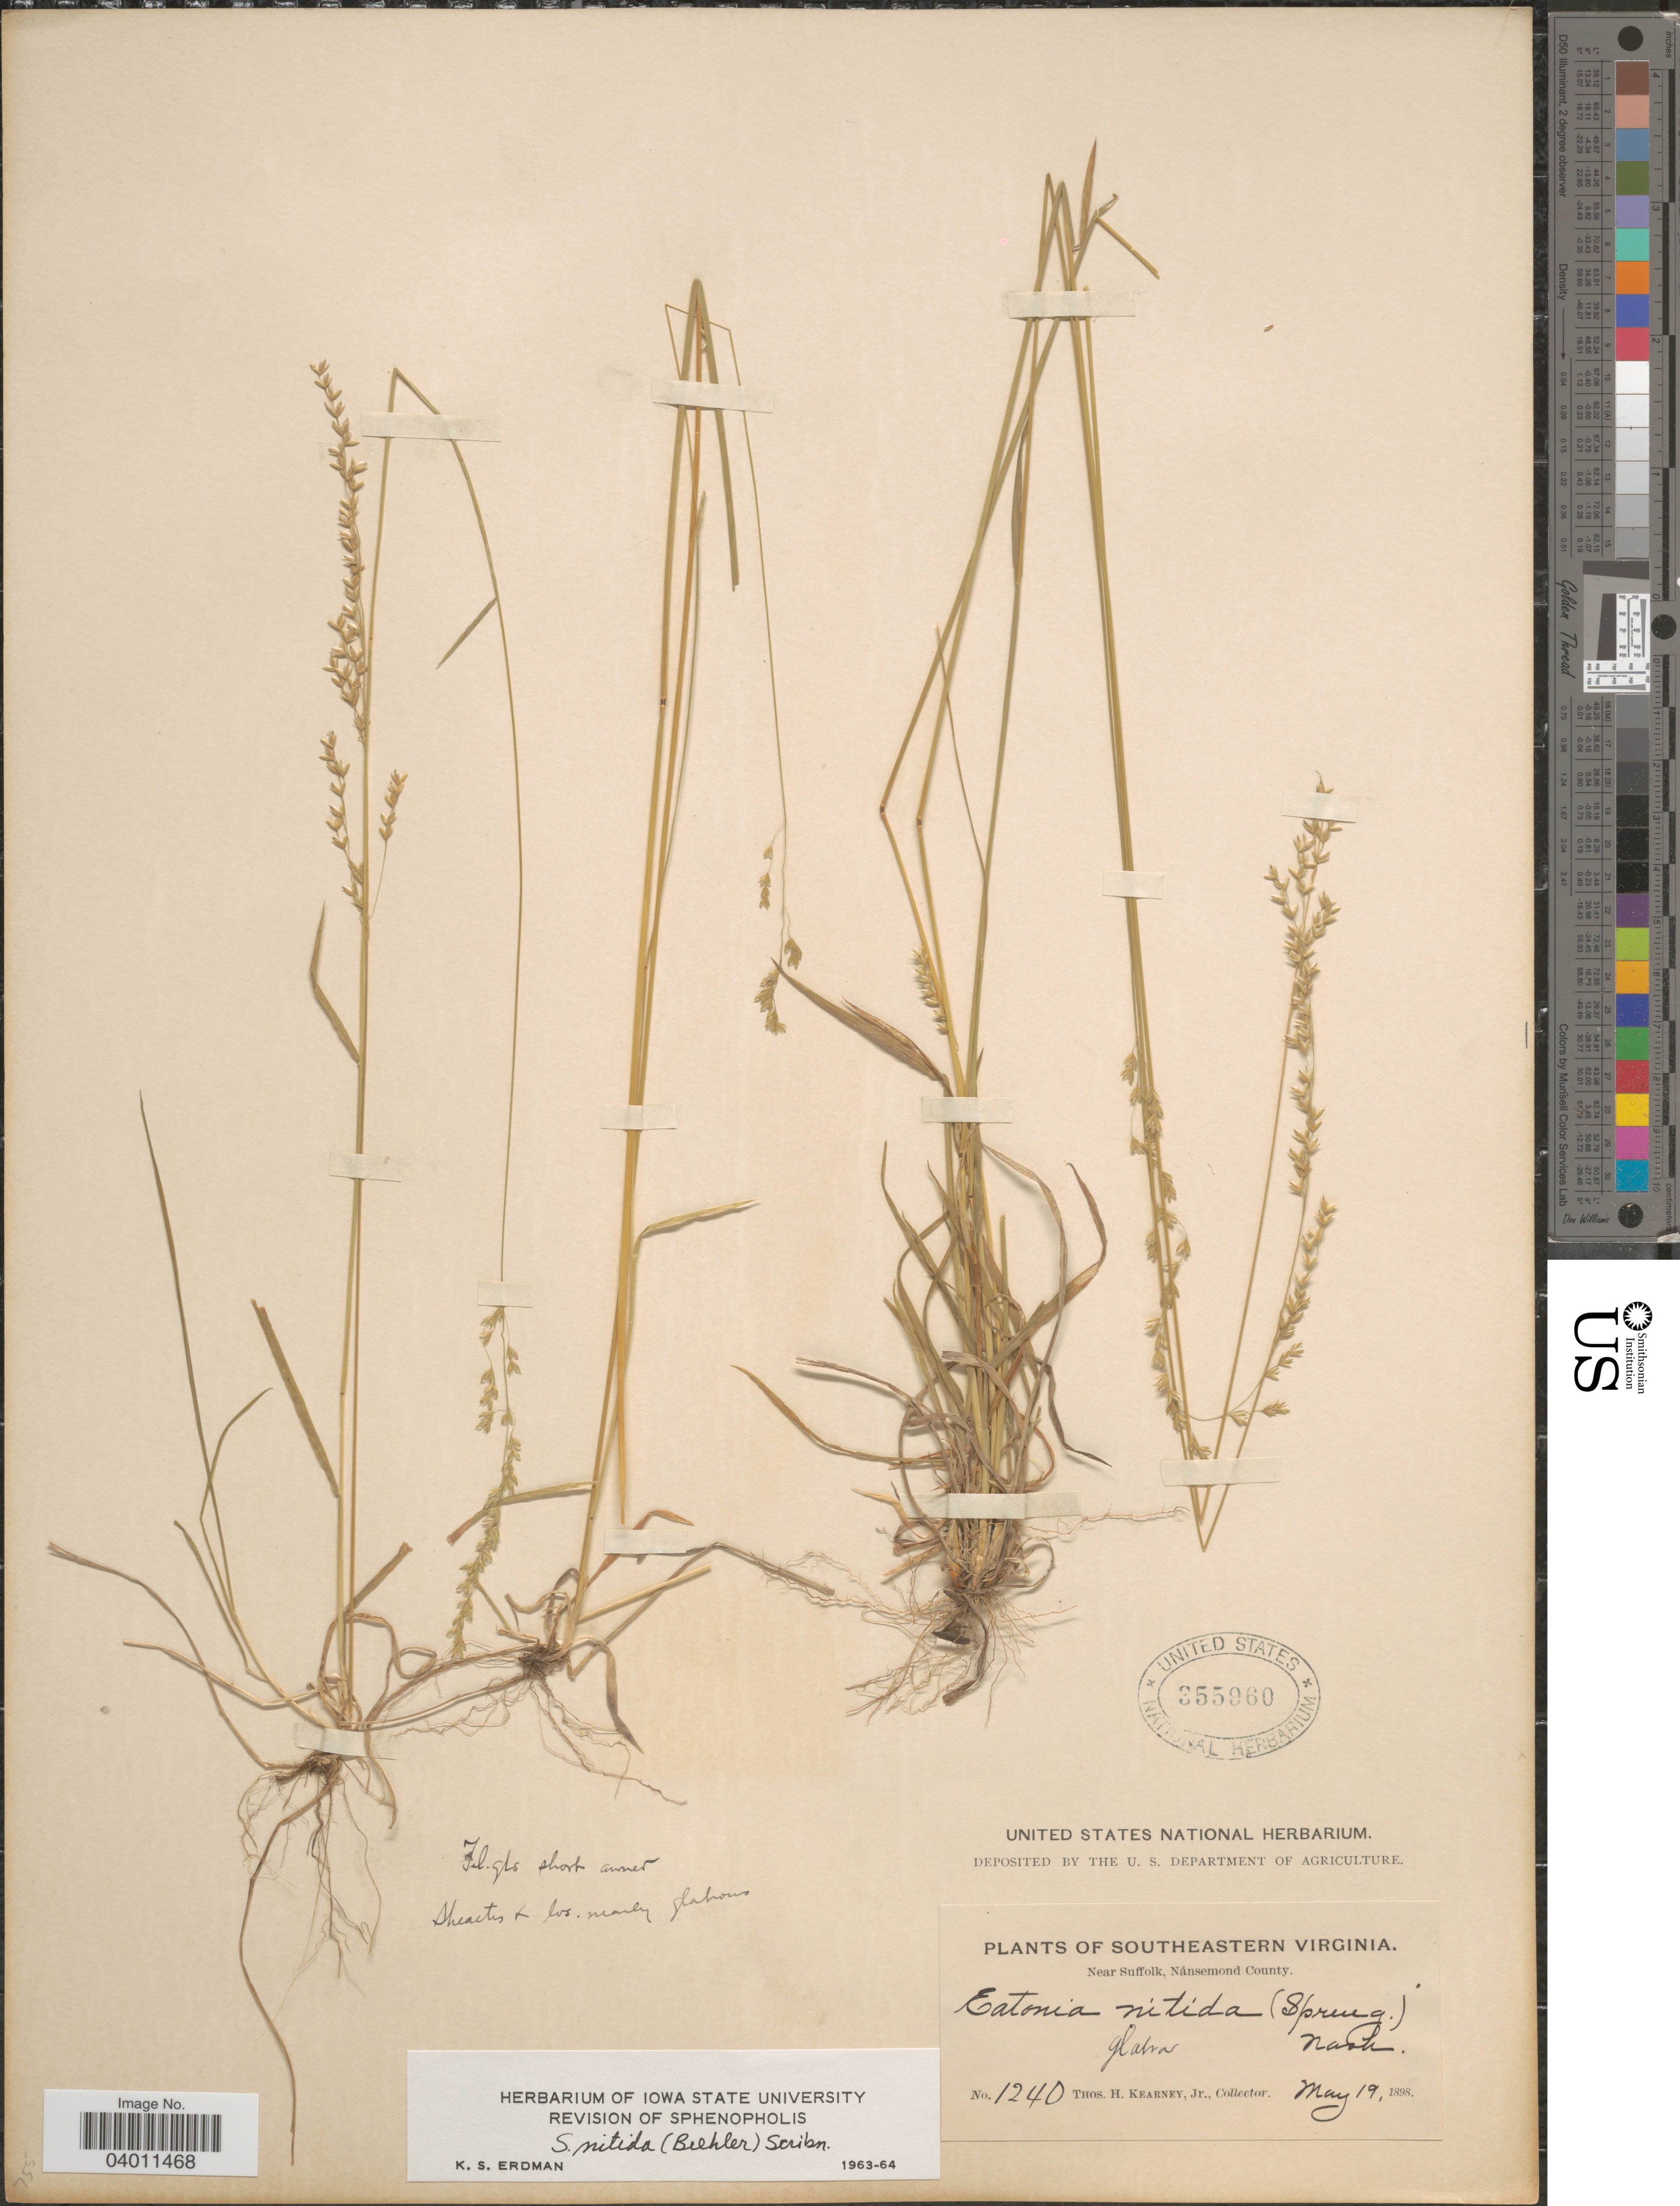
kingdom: Plantae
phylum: Tracheophyta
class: Liliopsida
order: Poales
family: Poaceae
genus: Sphenopholis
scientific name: Sphenopholis nitida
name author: (Biehler) Scribn.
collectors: T. H. Kearney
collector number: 1240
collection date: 1898-05-19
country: United States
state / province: Virginia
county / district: City of Suffolk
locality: Southeastern Virginia. Near Suffolk, Nansemond County.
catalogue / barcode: US 355960